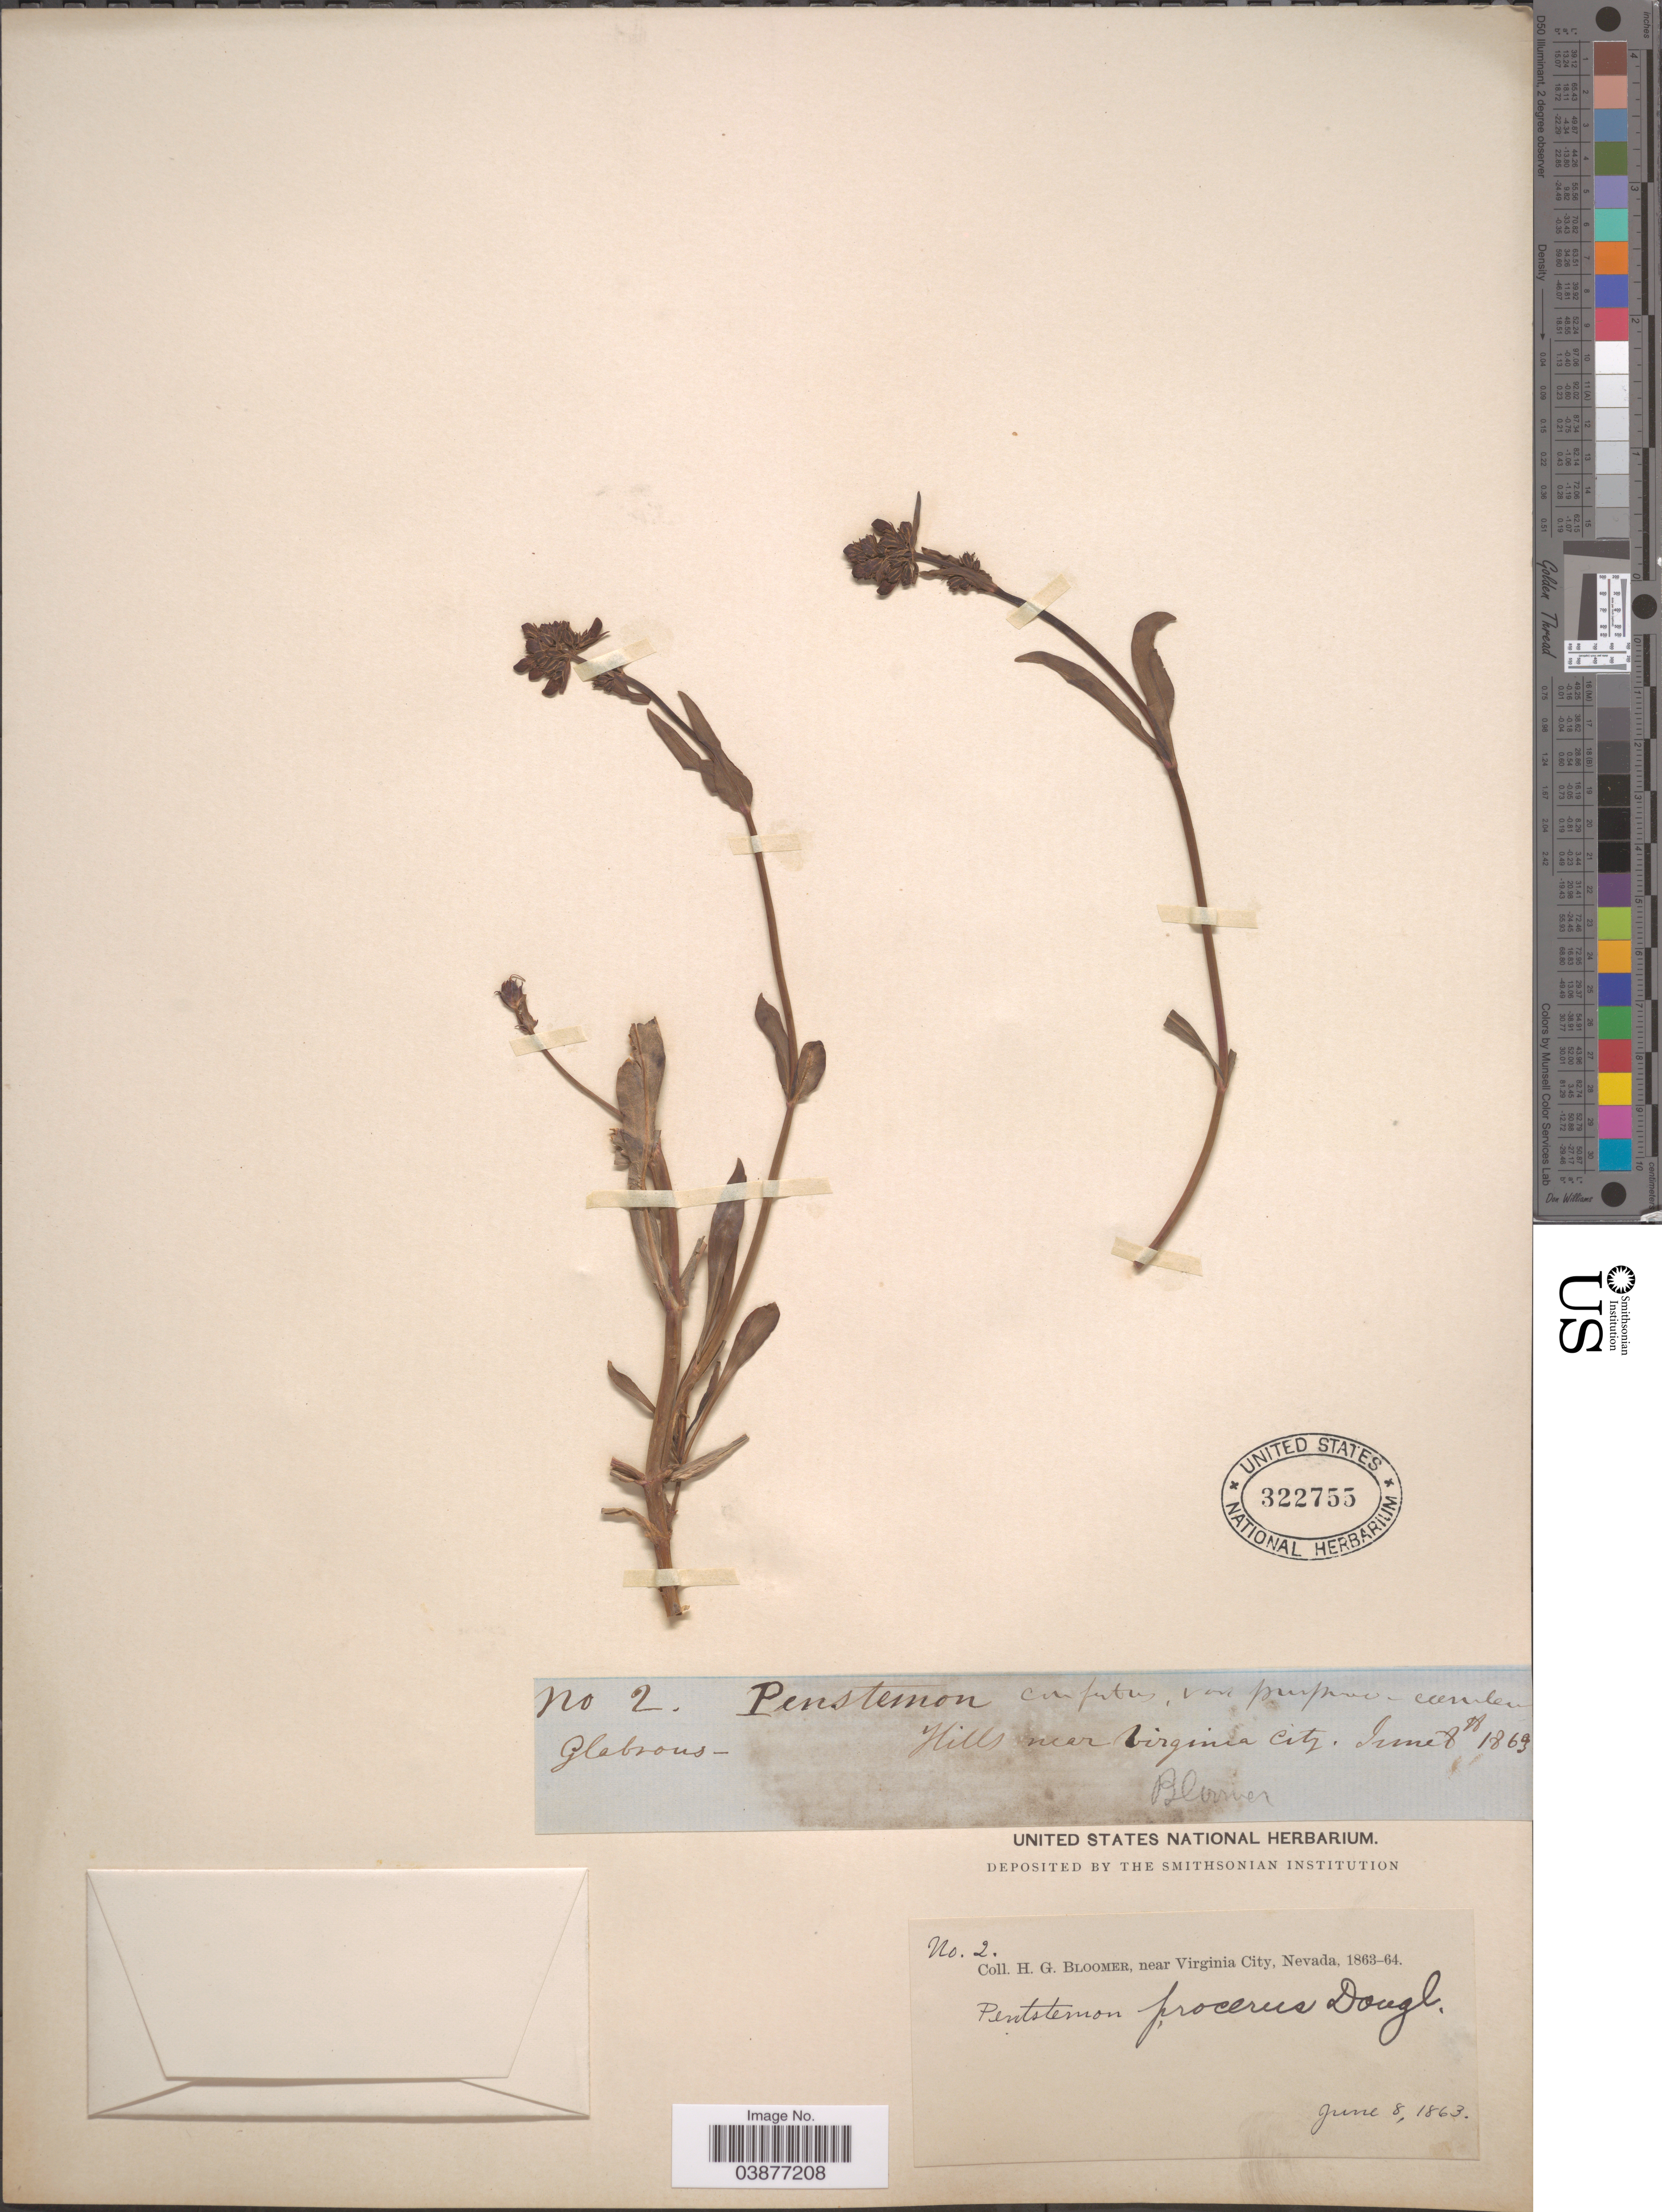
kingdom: Plantae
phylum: Tracheophyta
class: Magnoliopsida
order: Lamiales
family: Plantaginaceae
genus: Penstemon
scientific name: Penstemon procerus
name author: Douglas ex Graham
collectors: H. Bloomer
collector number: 2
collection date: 1863-06-08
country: United States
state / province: Nevada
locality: Hills near Virginia City.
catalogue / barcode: US 322755